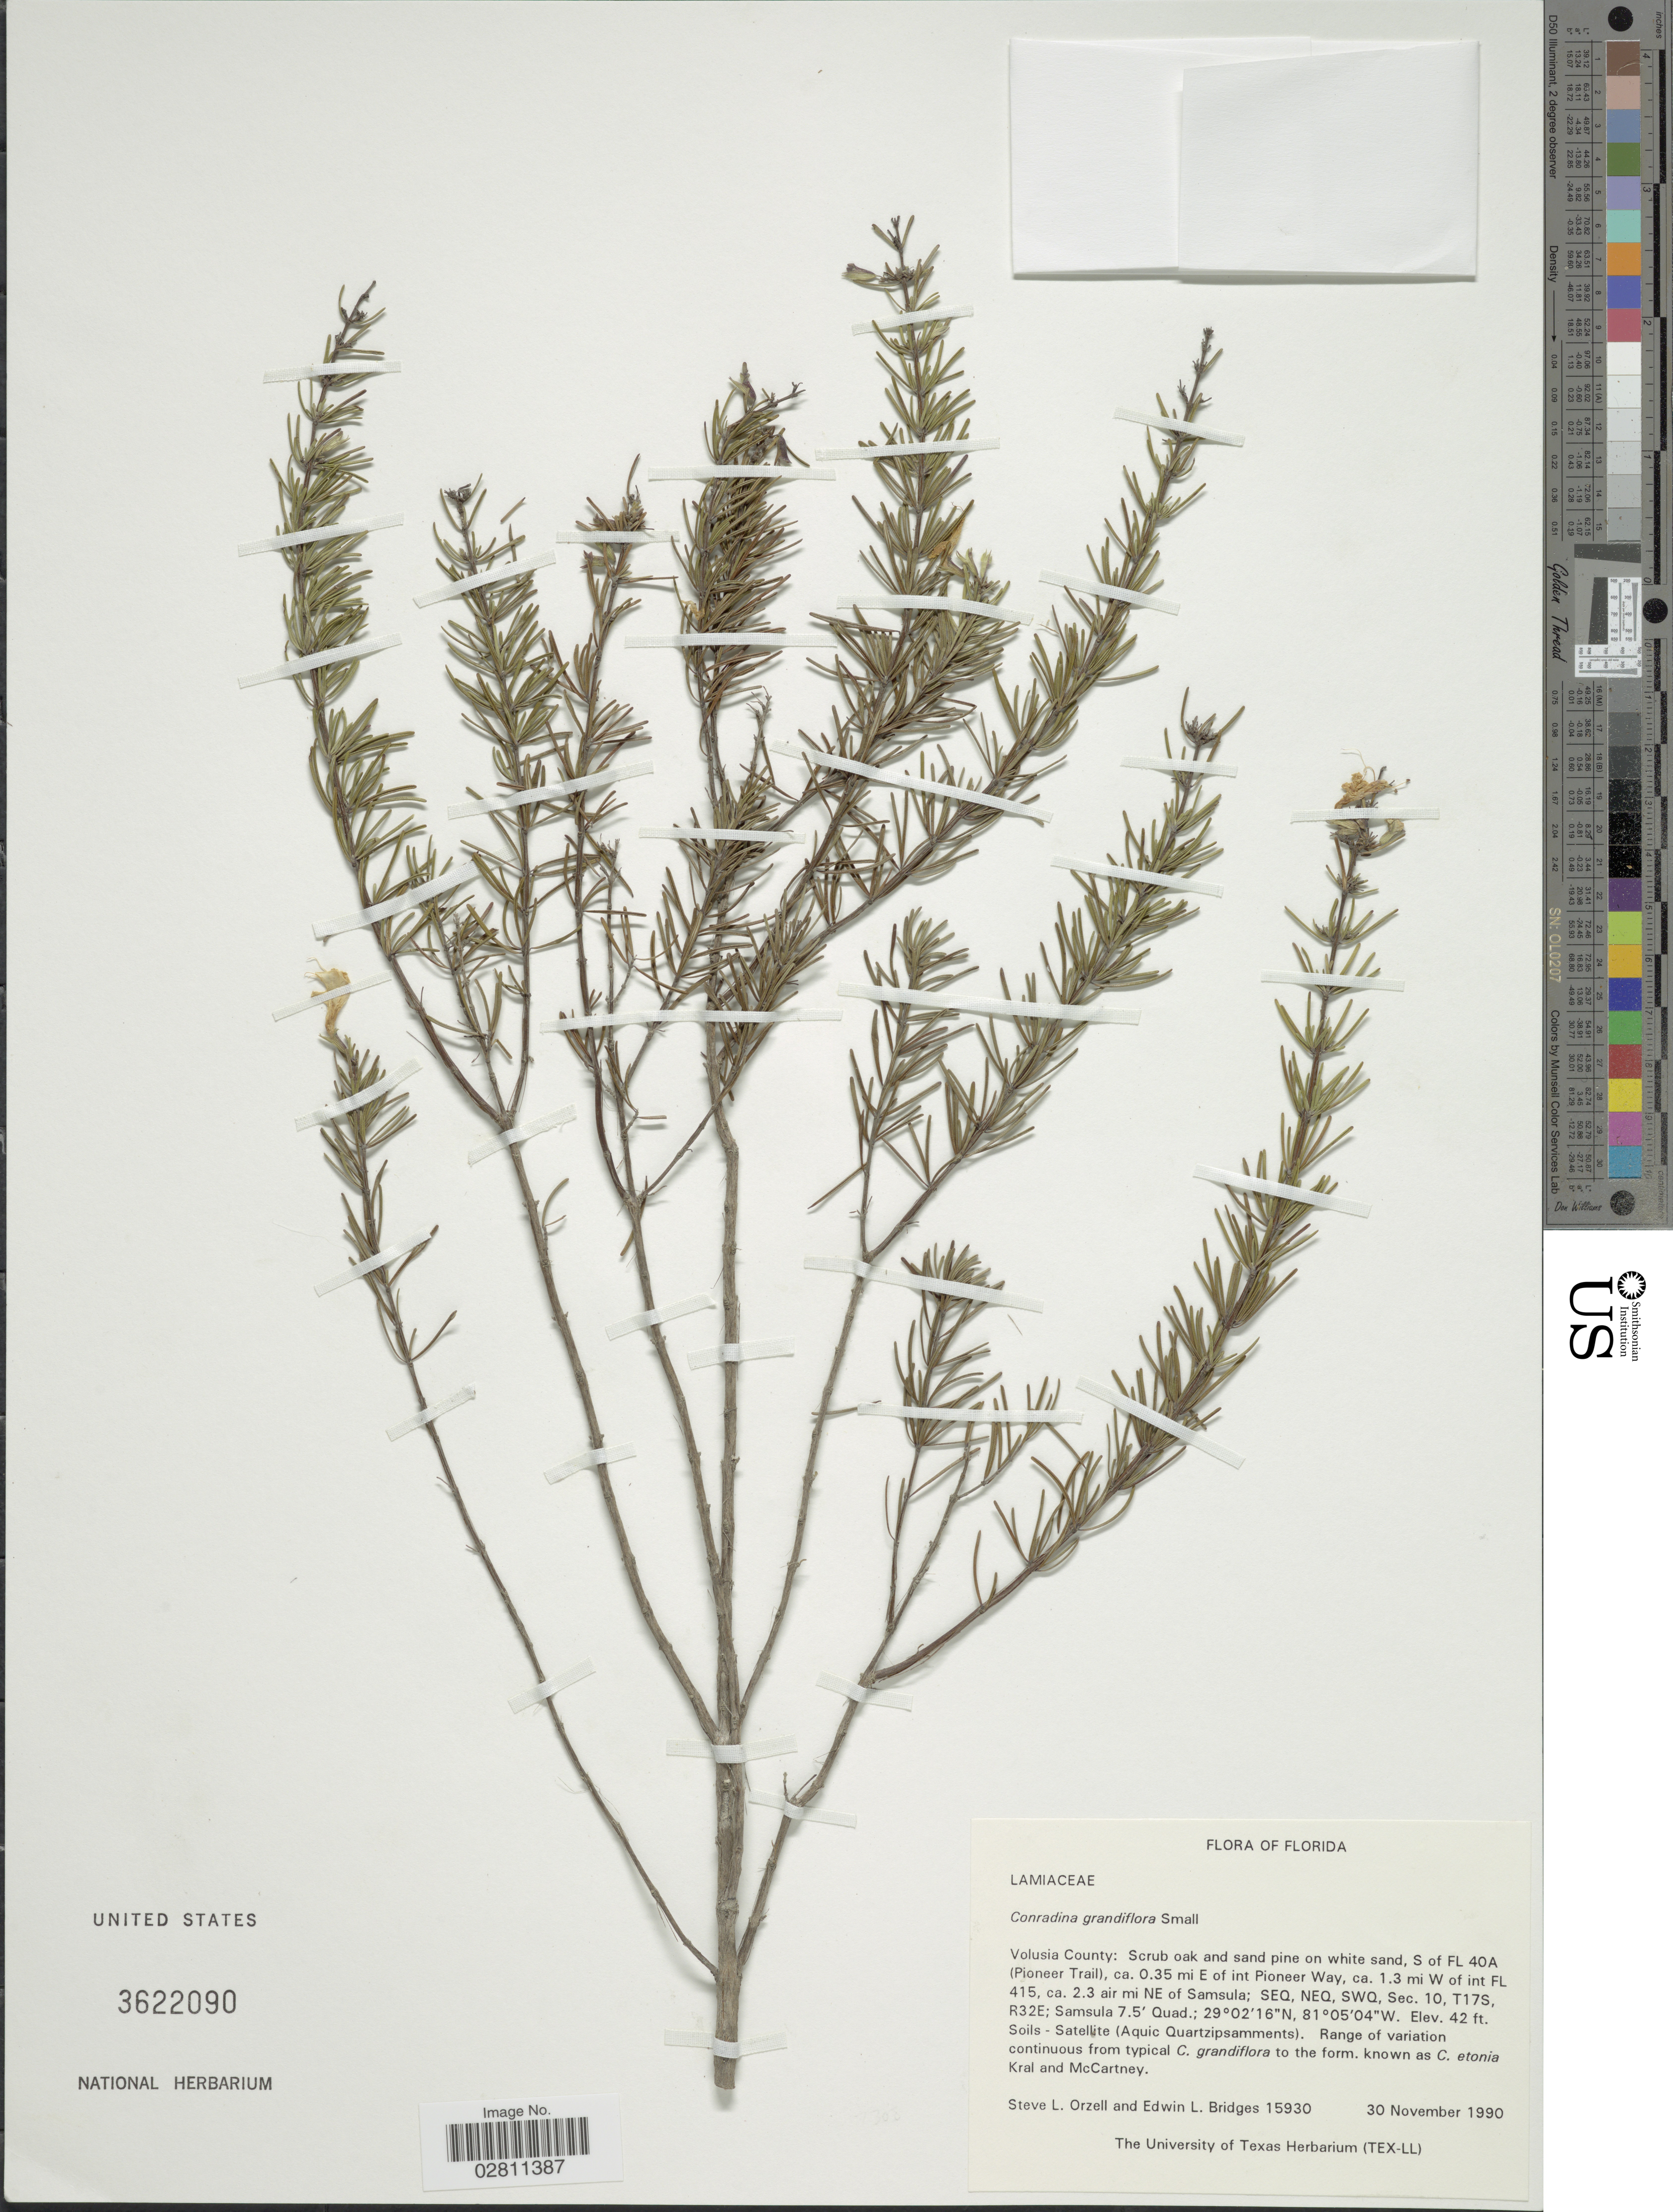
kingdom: Plantae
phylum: Tracheophyta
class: Magnoliopsida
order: Lamiales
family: Lamiaceae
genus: Conradina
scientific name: Conradina grandiflora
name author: Small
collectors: S. Orzell & E. Bridges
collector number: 15930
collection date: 1990-11-30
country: United States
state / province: Florida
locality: Volusia County: Scrub oak and sand pine on white sand, S of FL 40A (Pioneer Trail), ca. 0.35 mi E of int Pioneer Way, ca. 1.3 mi W of int FL 415, ca. 2.3 air mi NE of Samsula; SEQ, NEQ, SWQ, Sec. 10, T17S, R32E; Samsula 7.5' Quad.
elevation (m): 13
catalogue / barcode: US 3622090